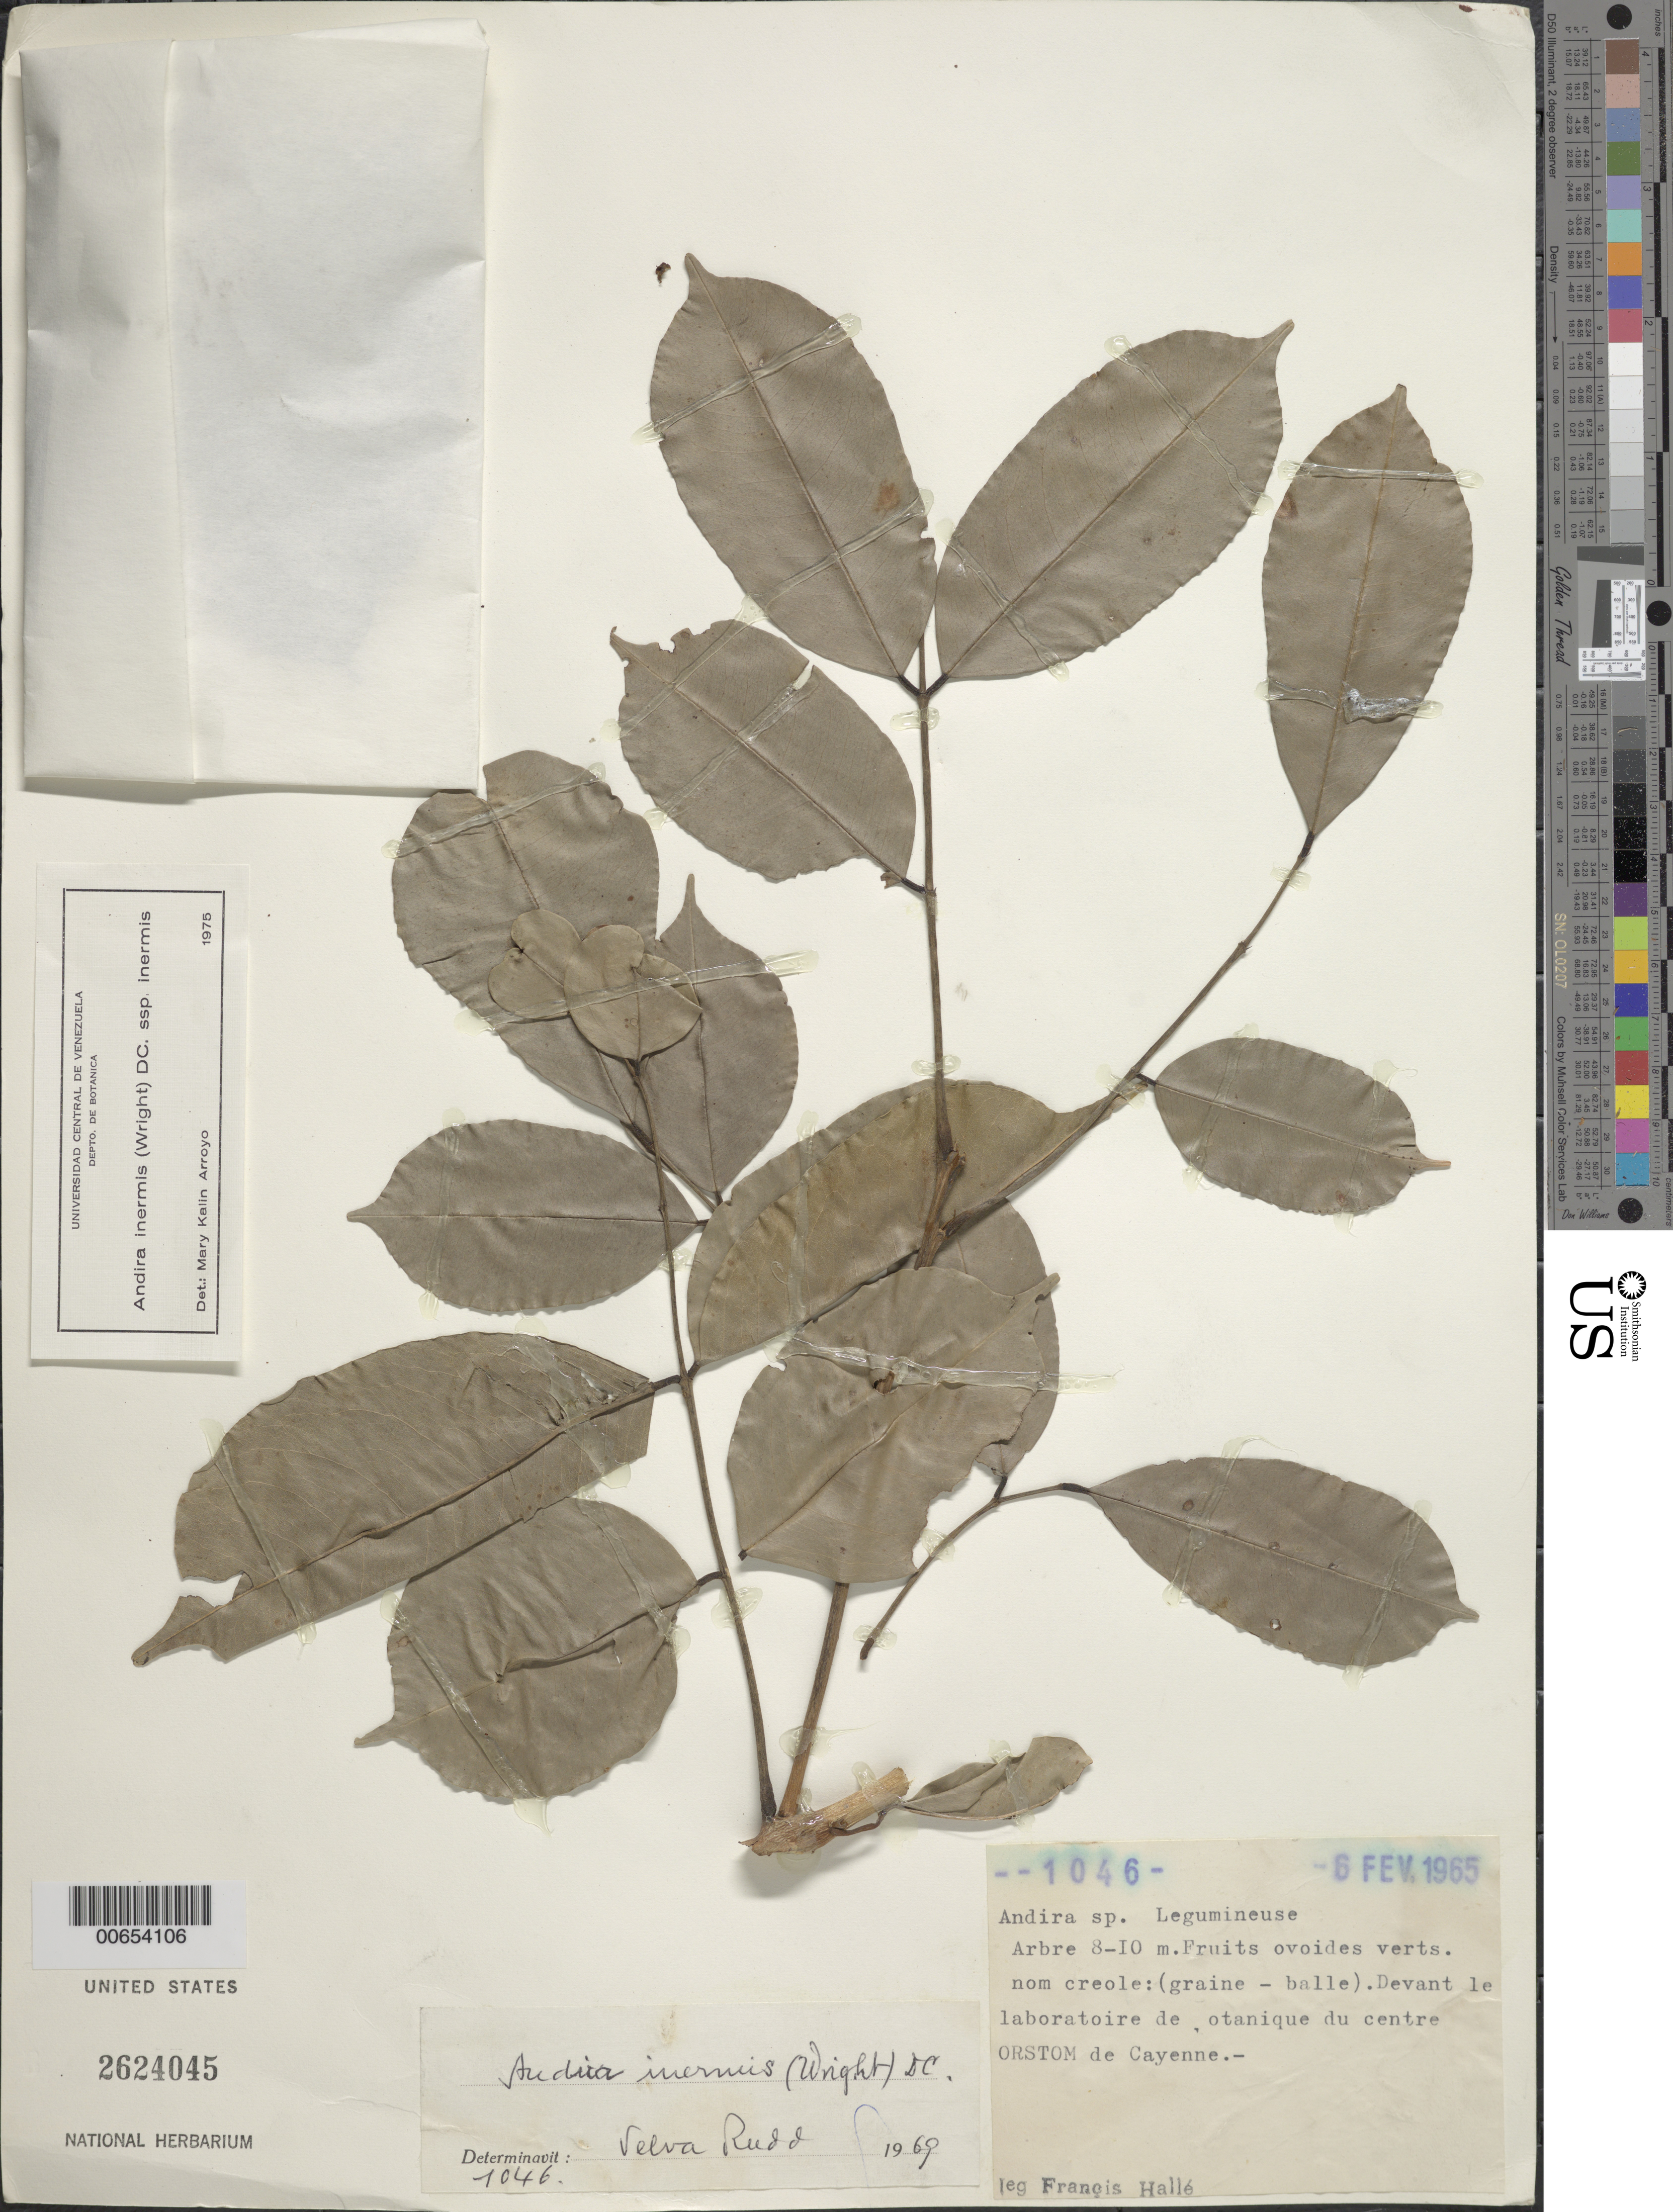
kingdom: Plantae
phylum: Tracheophyta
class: Magnoliopsida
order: Fabales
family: Fabaceae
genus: Andira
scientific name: Andira inermis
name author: (W. Wright) Kunth ex DC.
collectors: F. Hallé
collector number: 1046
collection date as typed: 6-Feb-65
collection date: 1965-02-06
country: French Guiana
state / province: Cayenne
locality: Cayenne, ORSTOM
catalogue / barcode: US 2624045